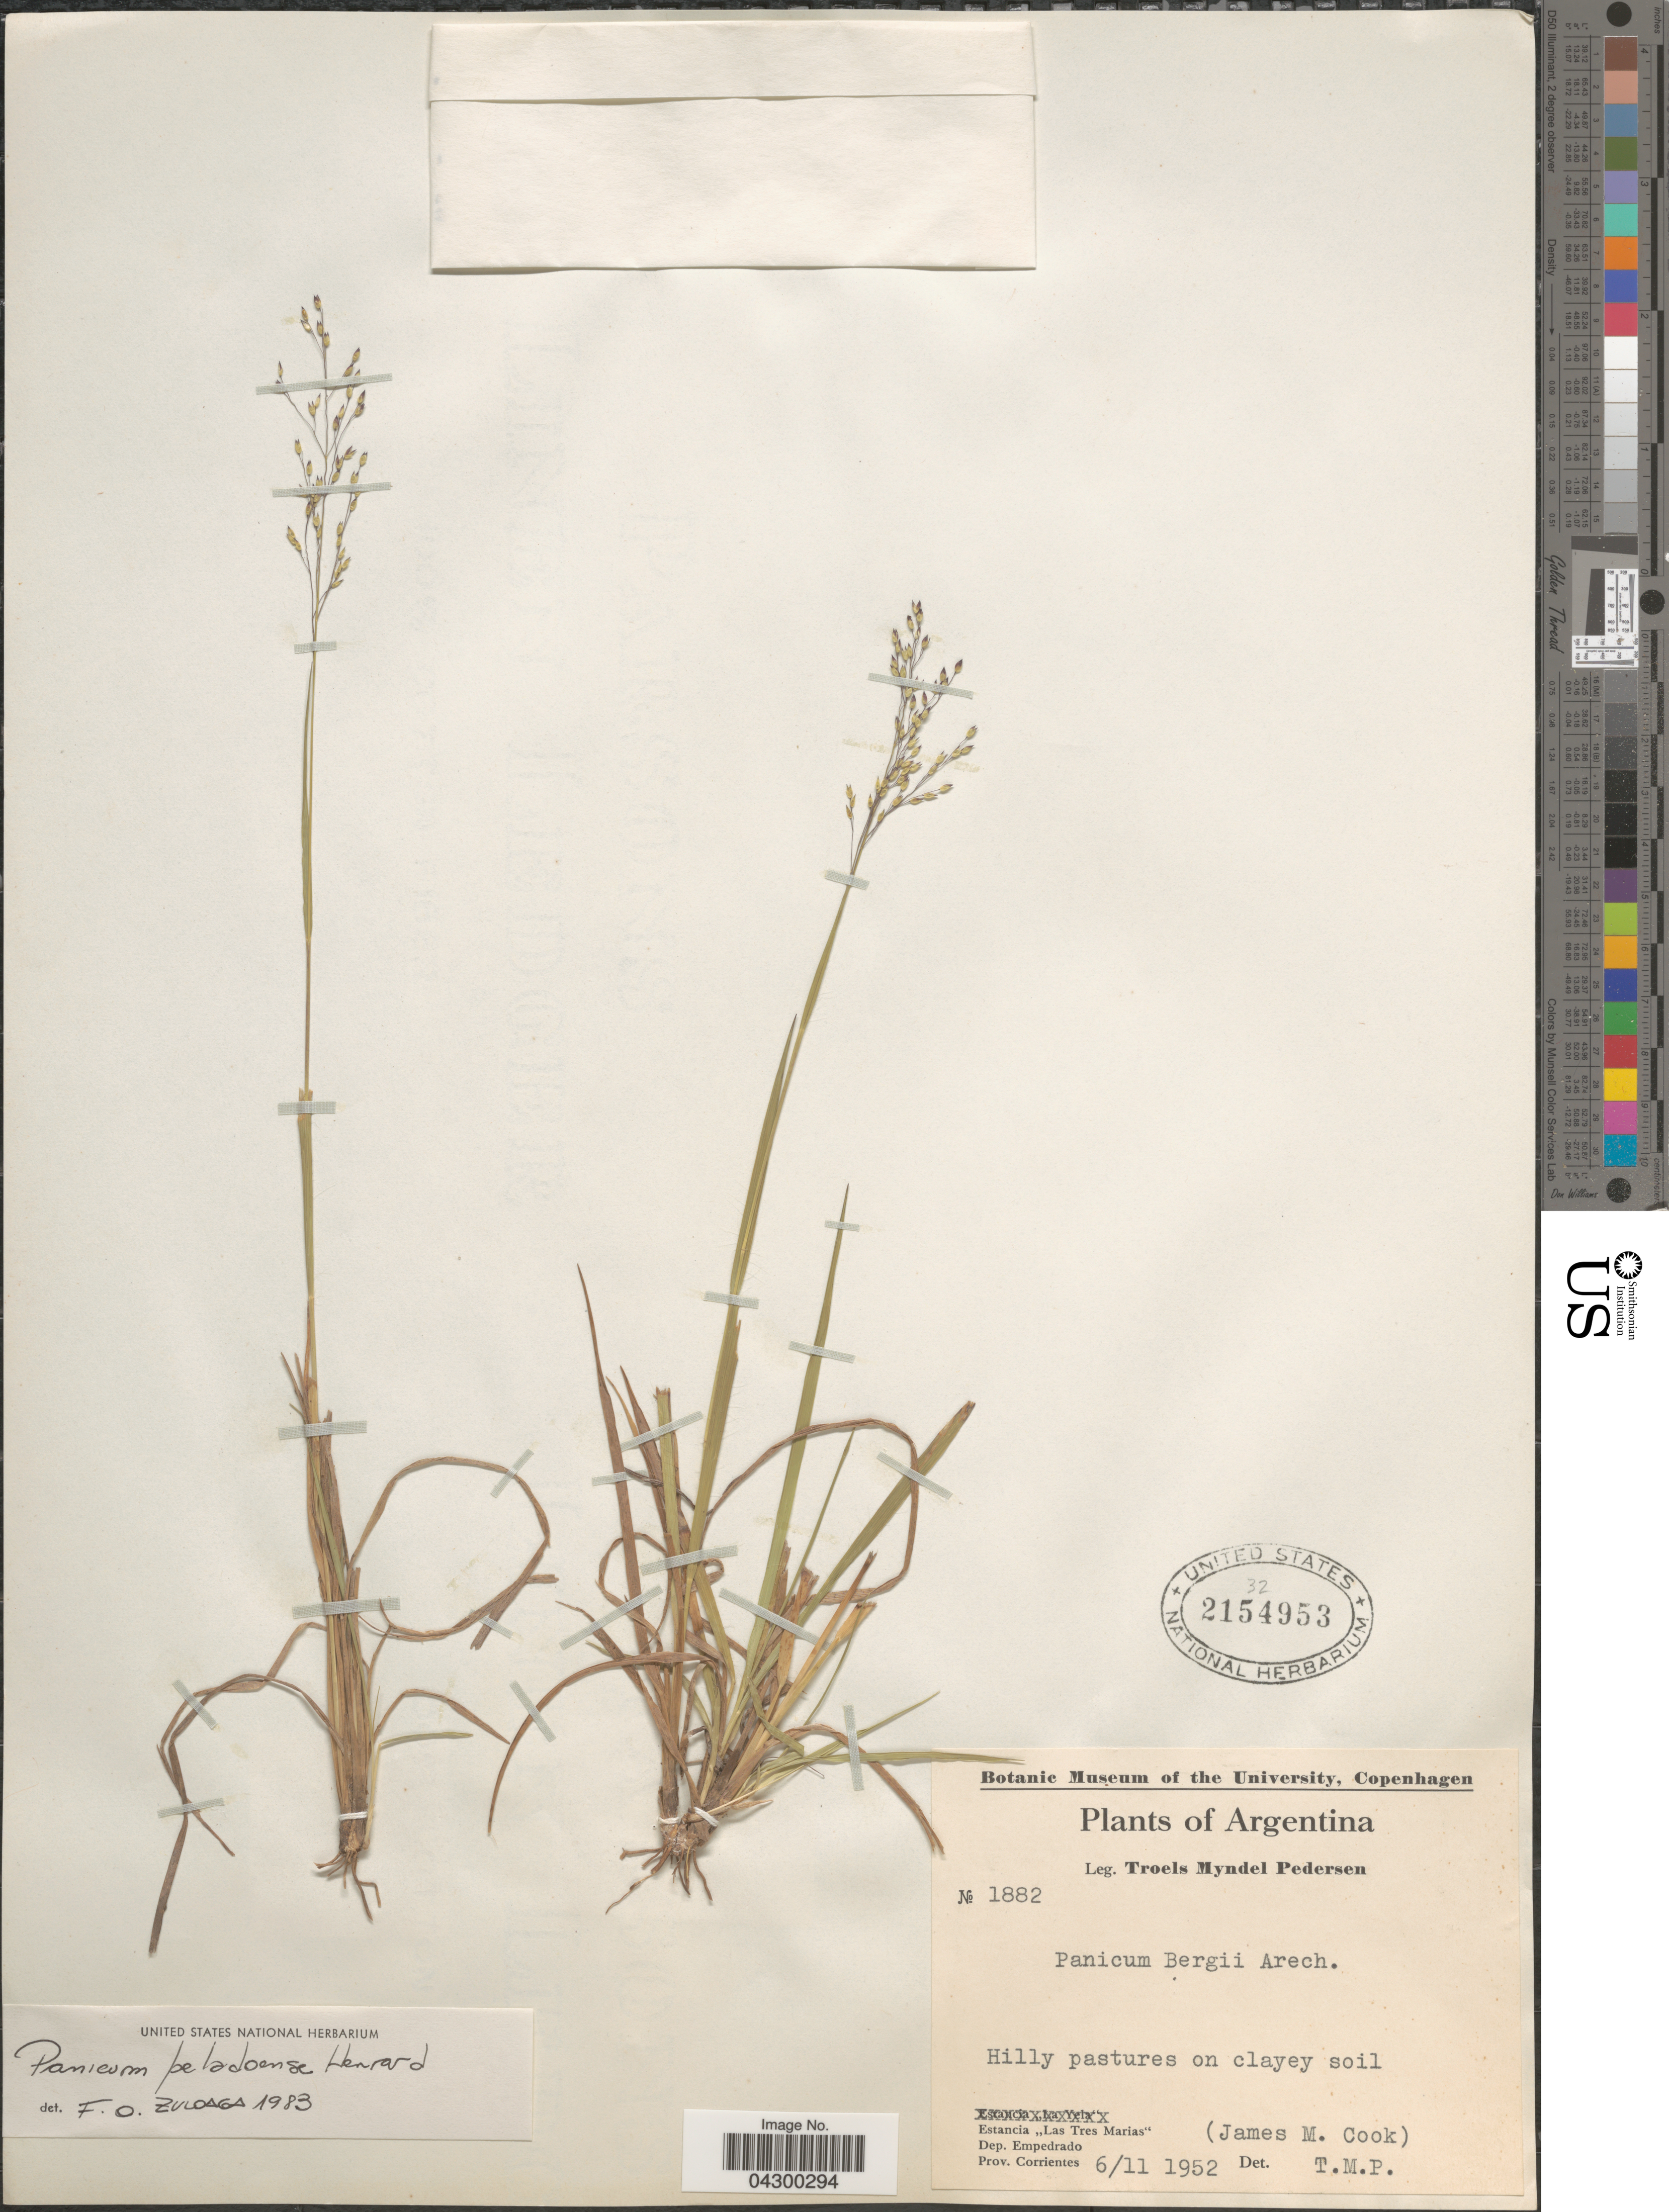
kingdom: Plantae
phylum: Tracheophyta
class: Liliopsida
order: Poales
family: Poaceae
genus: Panicum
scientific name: Panicum peladoense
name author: Henr.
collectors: T. M. Petersen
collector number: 1882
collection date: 1952-11-06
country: Argentina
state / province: Corrientes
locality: Estancia "Las Tres Marias". Dep. Empedrado.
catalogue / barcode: US 2154953